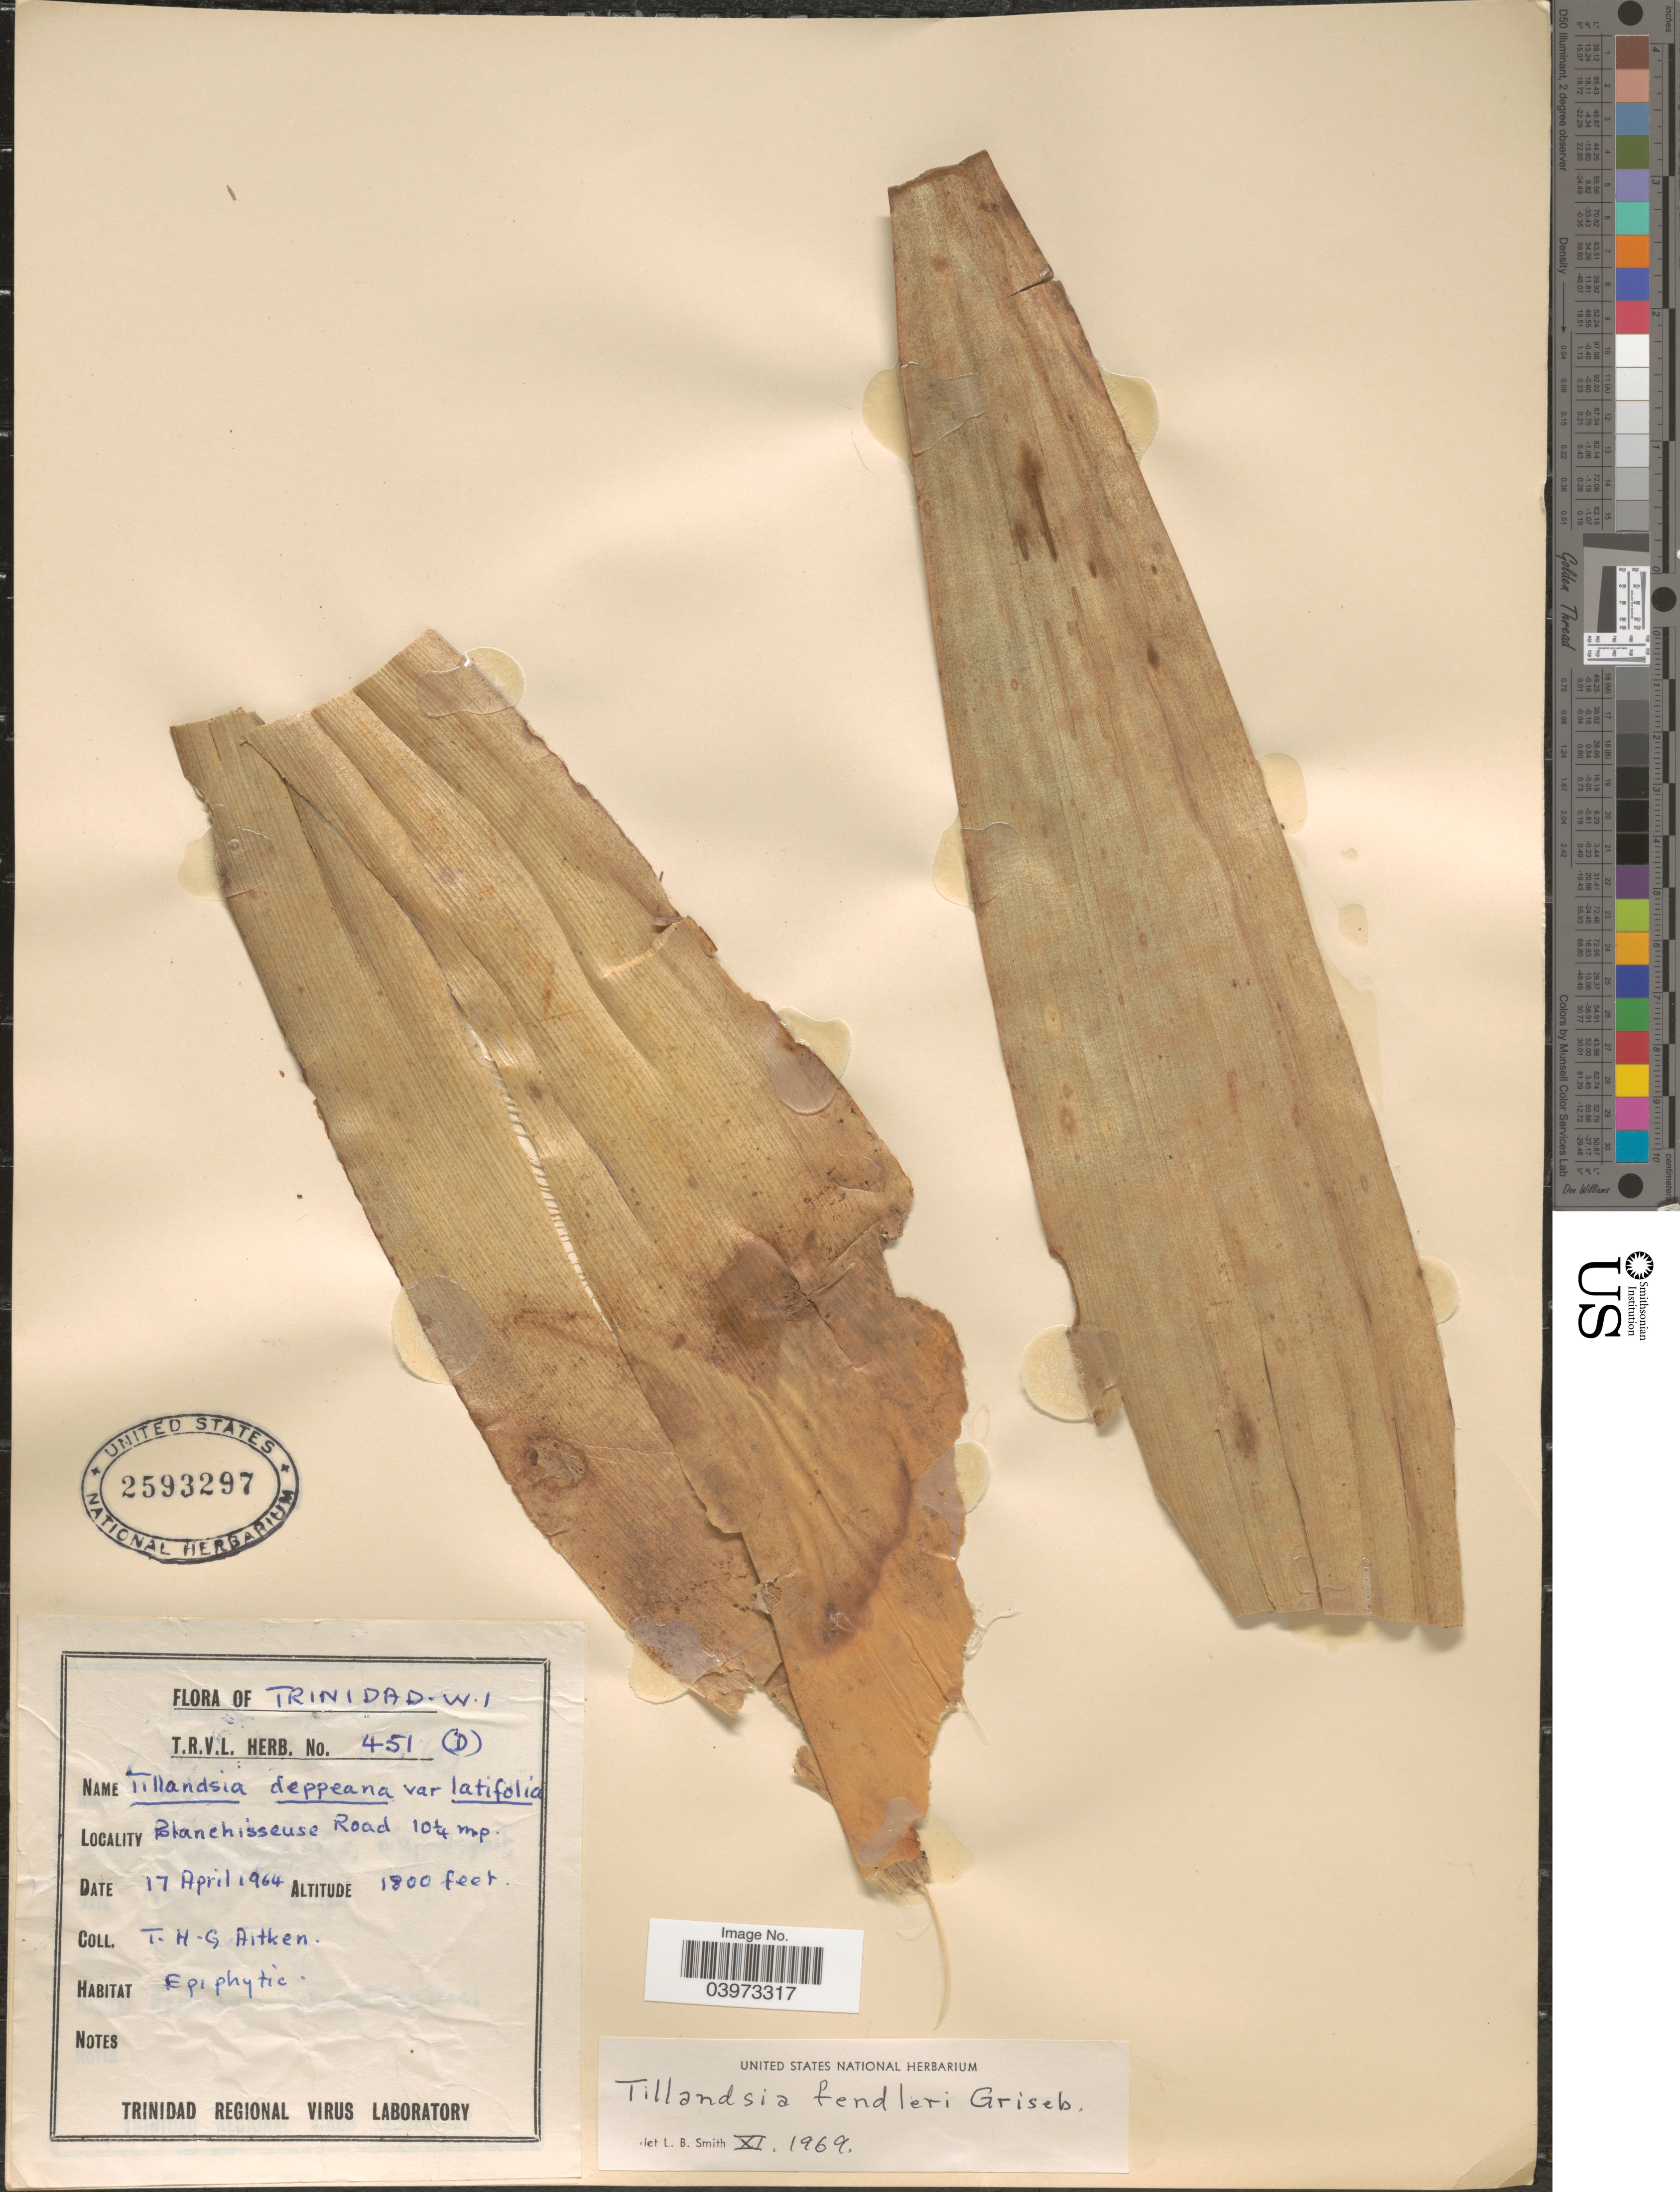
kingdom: Plantae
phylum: Tracheophyta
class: Liliopsida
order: Poales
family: Bromeliaceae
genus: Tillandsia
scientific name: Tillandsia fendleri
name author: Griseb.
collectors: T. Aitken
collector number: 451(D)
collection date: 1964-04-17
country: Trinidad and Tobago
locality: Trinidad. W. I. Blanchisseuse Road 10¼ m.p.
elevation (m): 549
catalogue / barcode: US 2593297